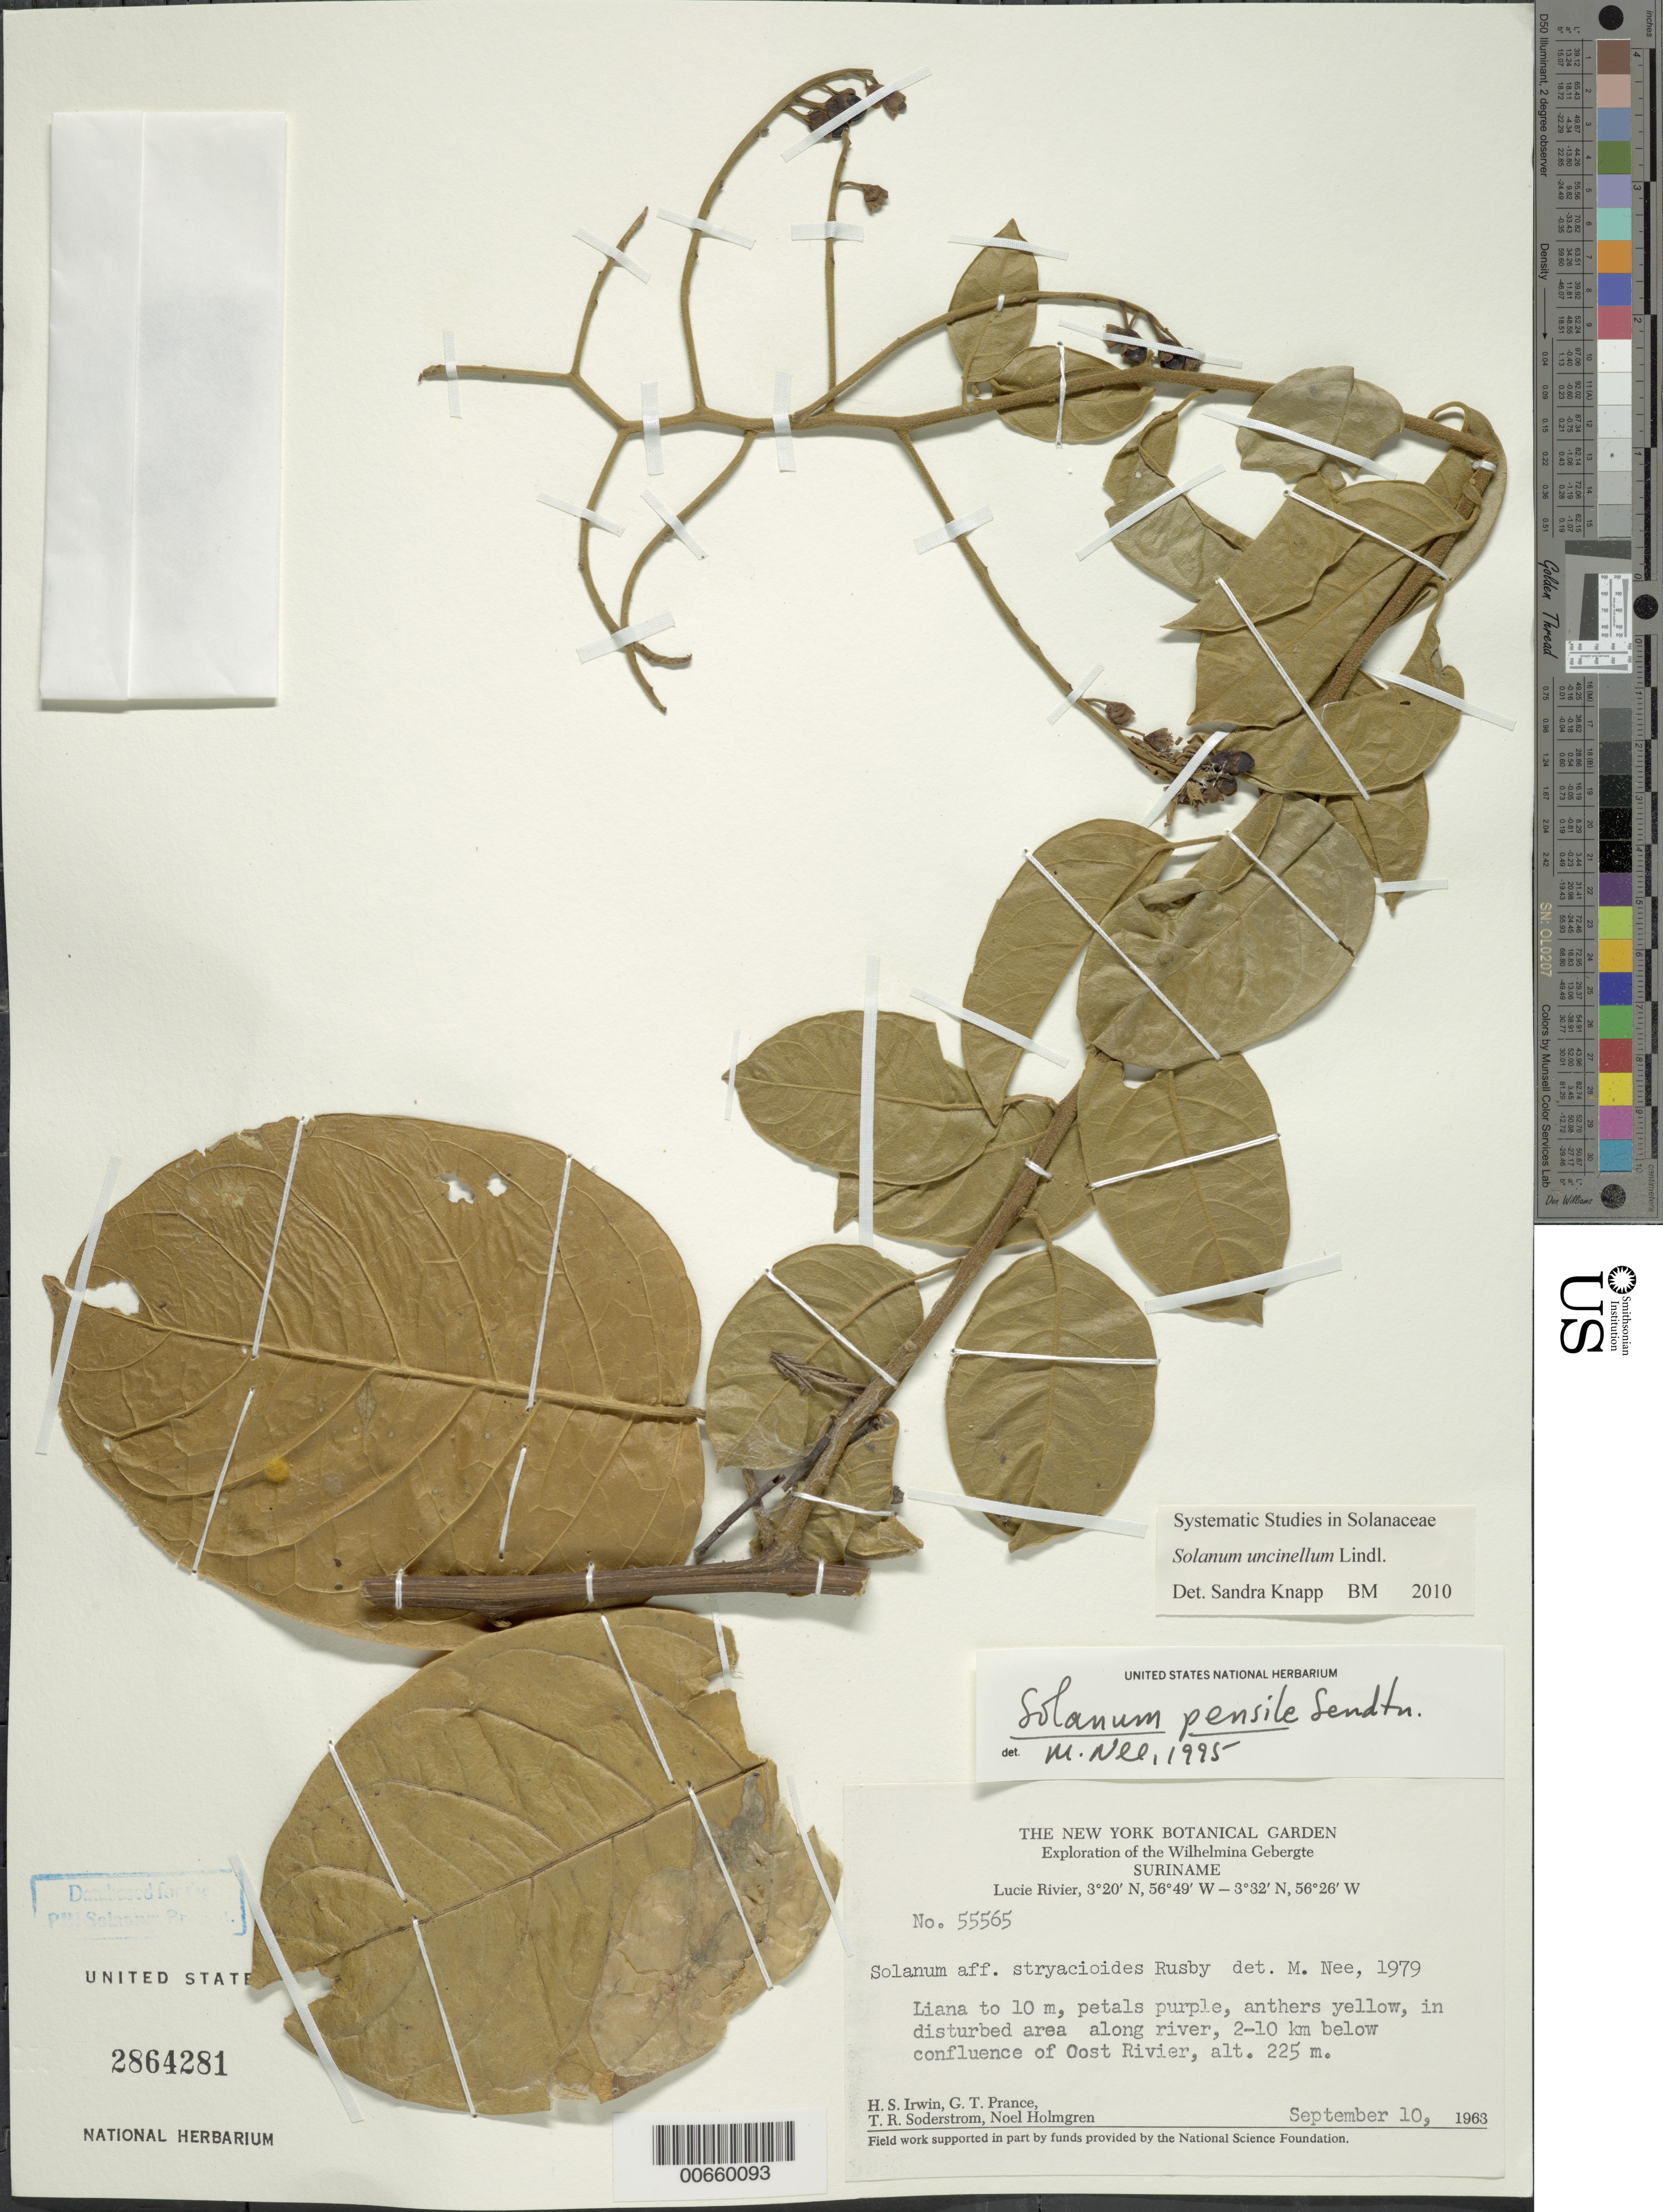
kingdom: Plantae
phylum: Tracheophyta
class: Magnoliopsida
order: Solanales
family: Solanaceae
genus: Solanum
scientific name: Solanum uncinellum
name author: Lindl.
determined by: Knapp, S. D.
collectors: H. Irwin, G. T. Prance, T. R. Soderstrom & N. H. Holmgren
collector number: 55565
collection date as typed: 9 Sep 1963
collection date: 1963-09-09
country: Suriname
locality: Lucie R., 2-10 km below confl. with Oost R., Wilhelmina Gebergte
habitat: Disturbed area along river.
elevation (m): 225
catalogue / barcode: US 2864281